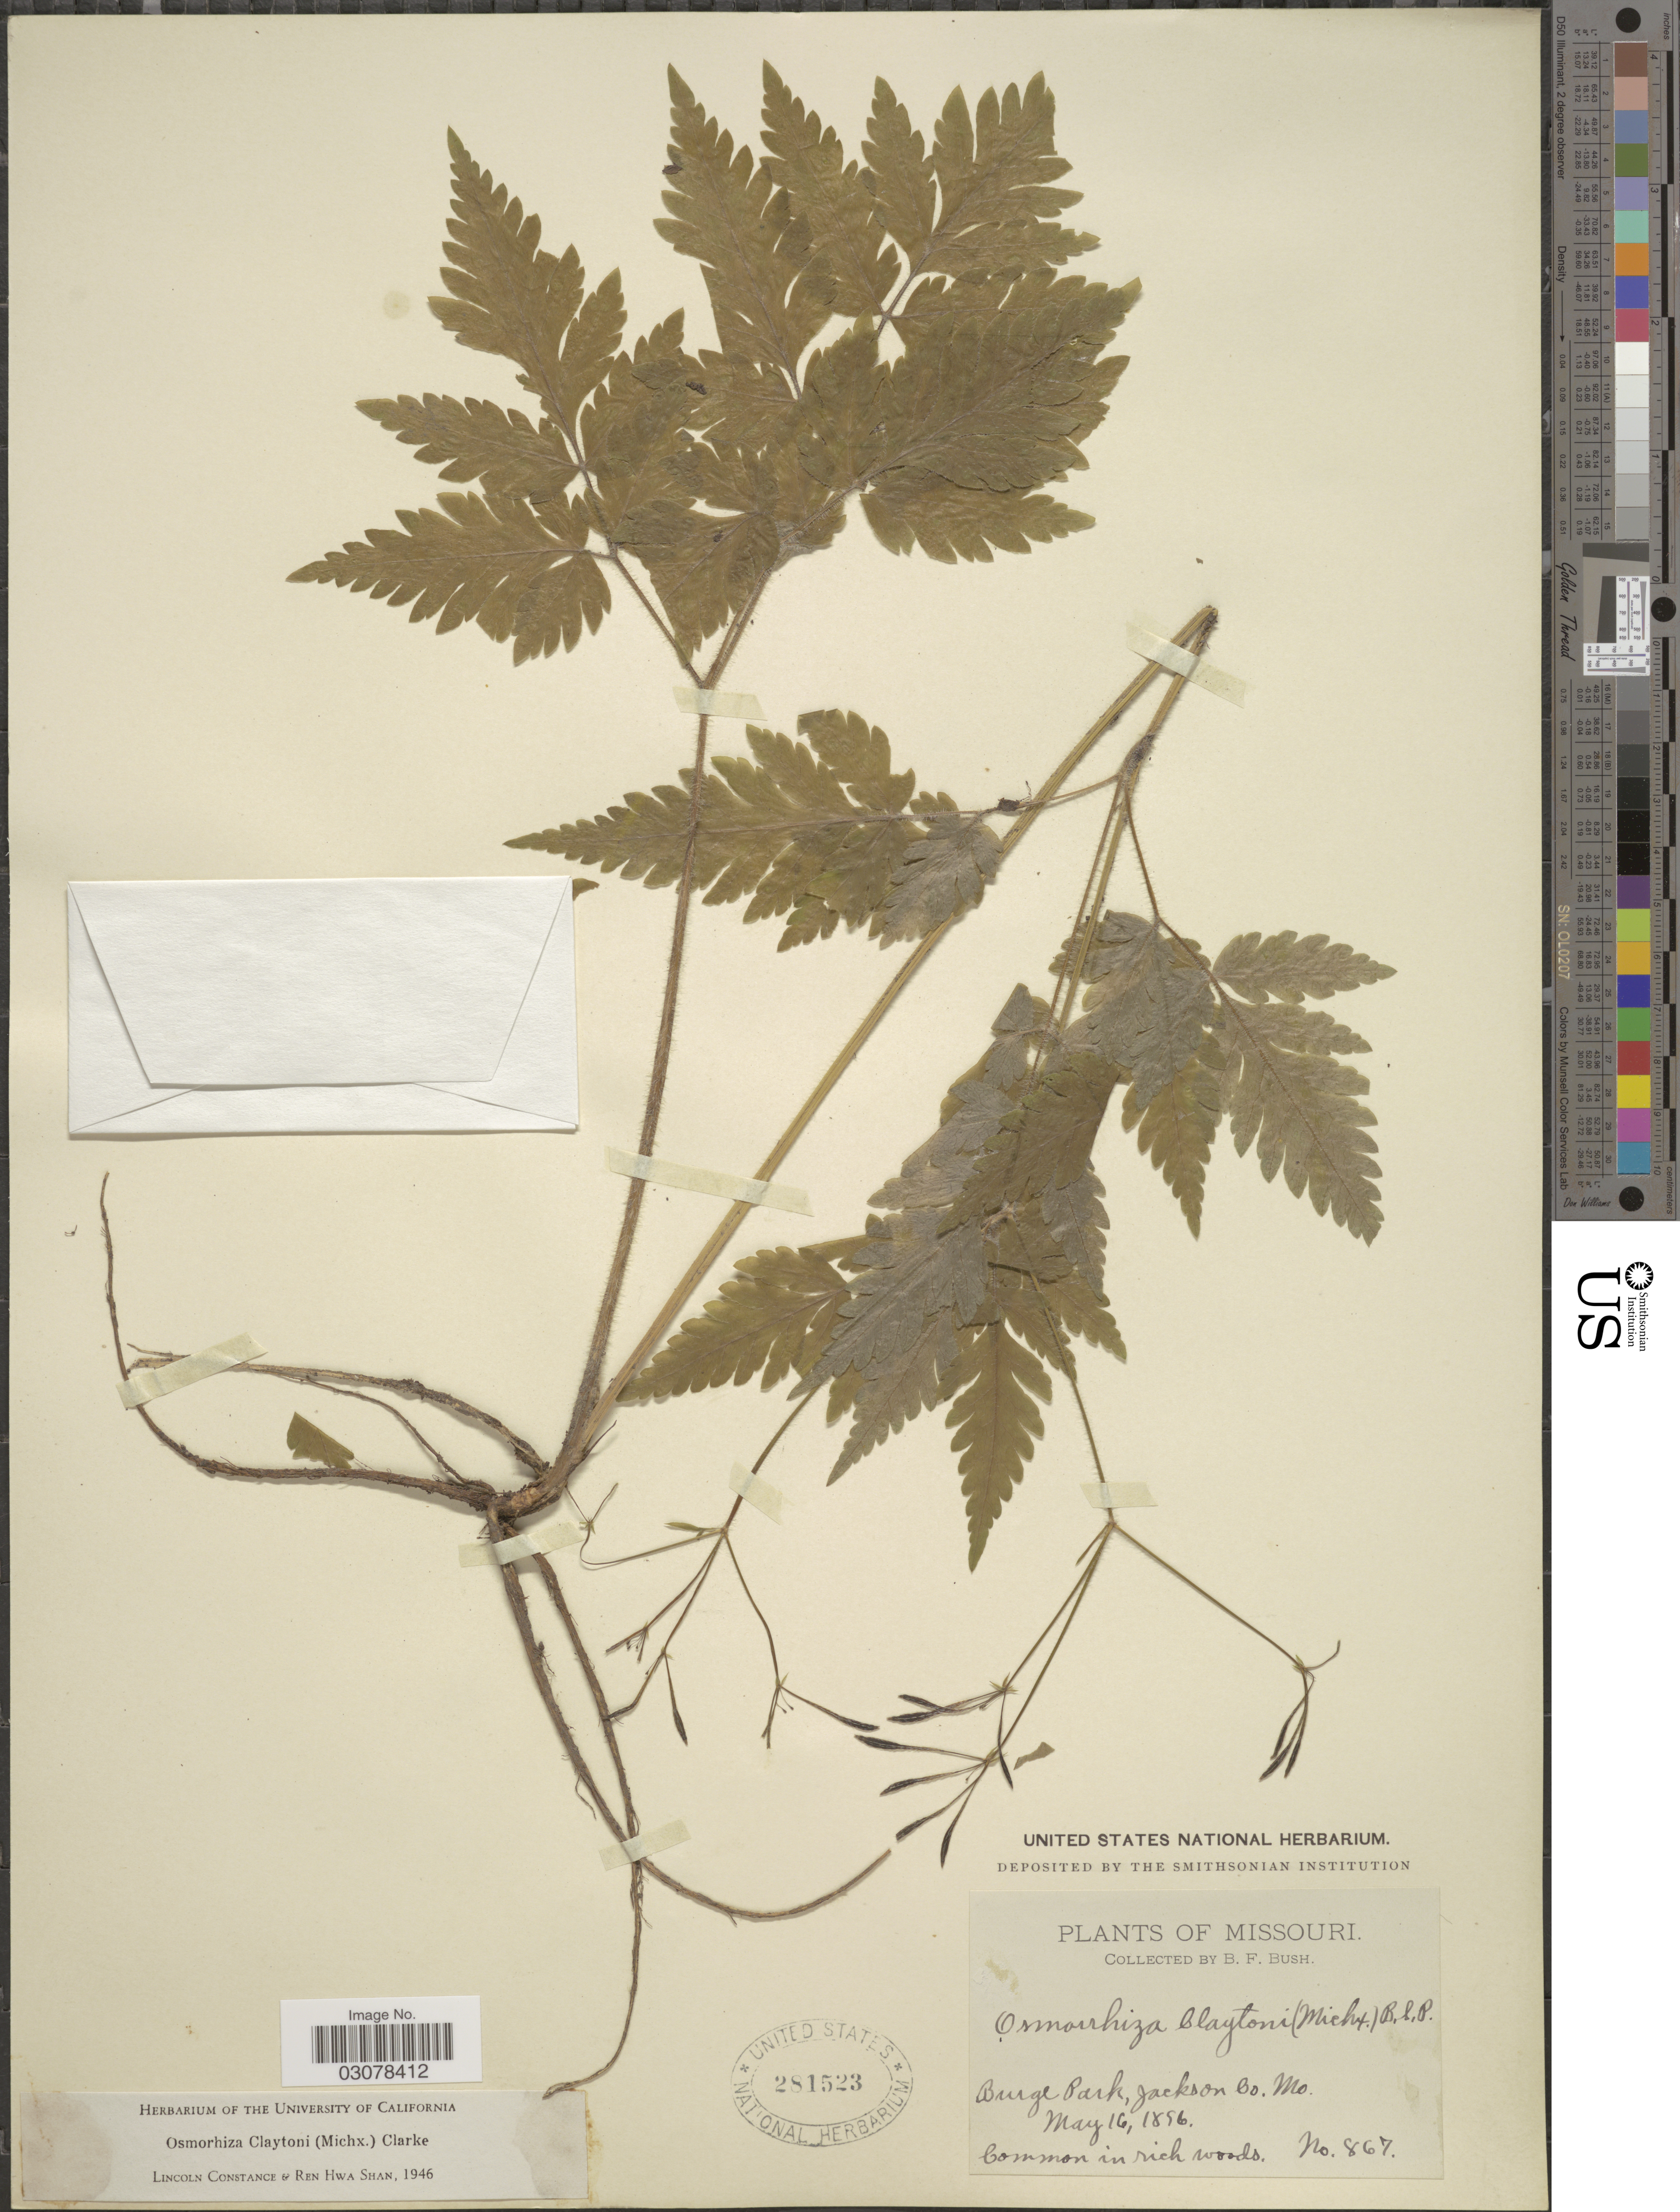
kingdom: Plantae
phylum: Tracheophyta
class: Magnoliopsida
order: Apiales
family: Apiaceae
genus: Osmorhiza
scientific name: Osmorhiza claytonii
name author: (Michx.) C.B. Clarke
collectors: B. F. Bush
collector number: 867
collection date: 1896-05-16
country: United States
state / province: Missouri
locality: Burge Park, Jackson Co. Mo.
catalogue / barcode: US 281523